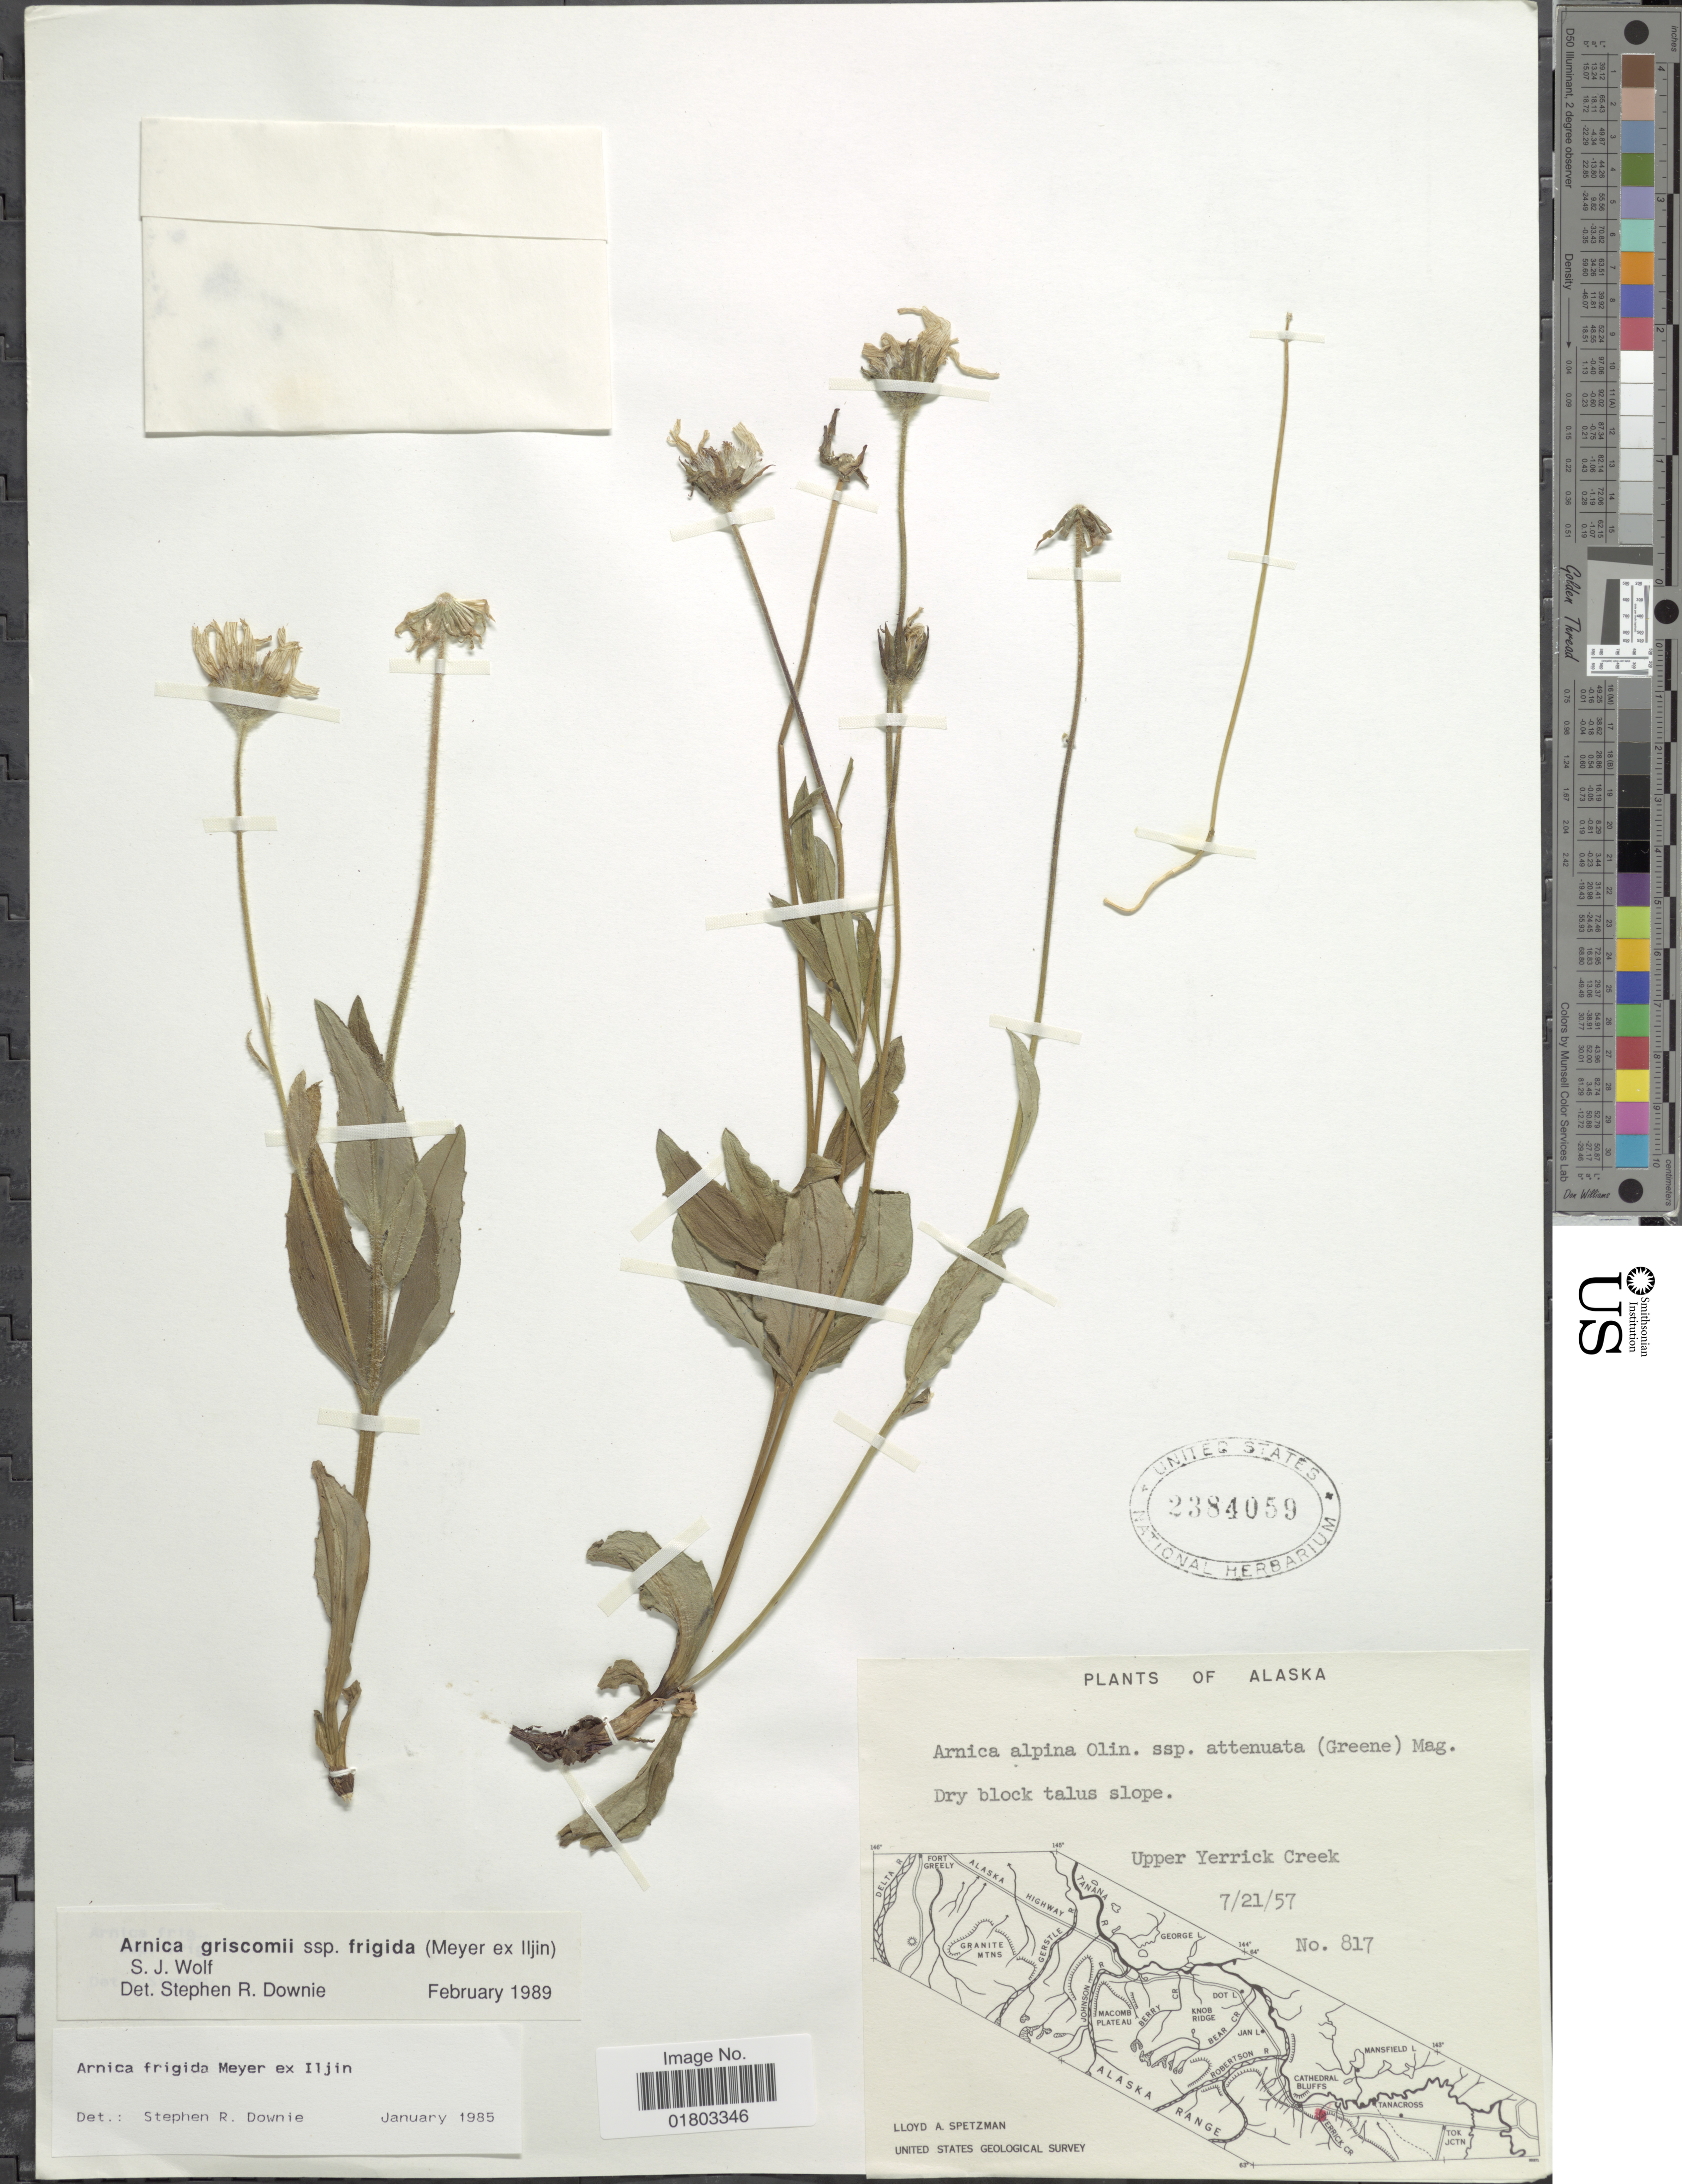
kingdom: Plantae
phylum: Tracheophyta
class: Magnoliopsida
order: Asterales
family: Asteraceae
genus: Arnica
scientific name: Arnica griscomii subsp. frigida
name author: (C.A. Mey. ex Iljin) S.J. Wolf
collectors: L. Spetzman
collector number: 817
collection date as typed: Transcribed d/m/y: 21/7/57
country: United States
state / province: Alaska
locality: Dry block talus slope, Upper Yerrick Creek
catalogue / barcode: US 2384059